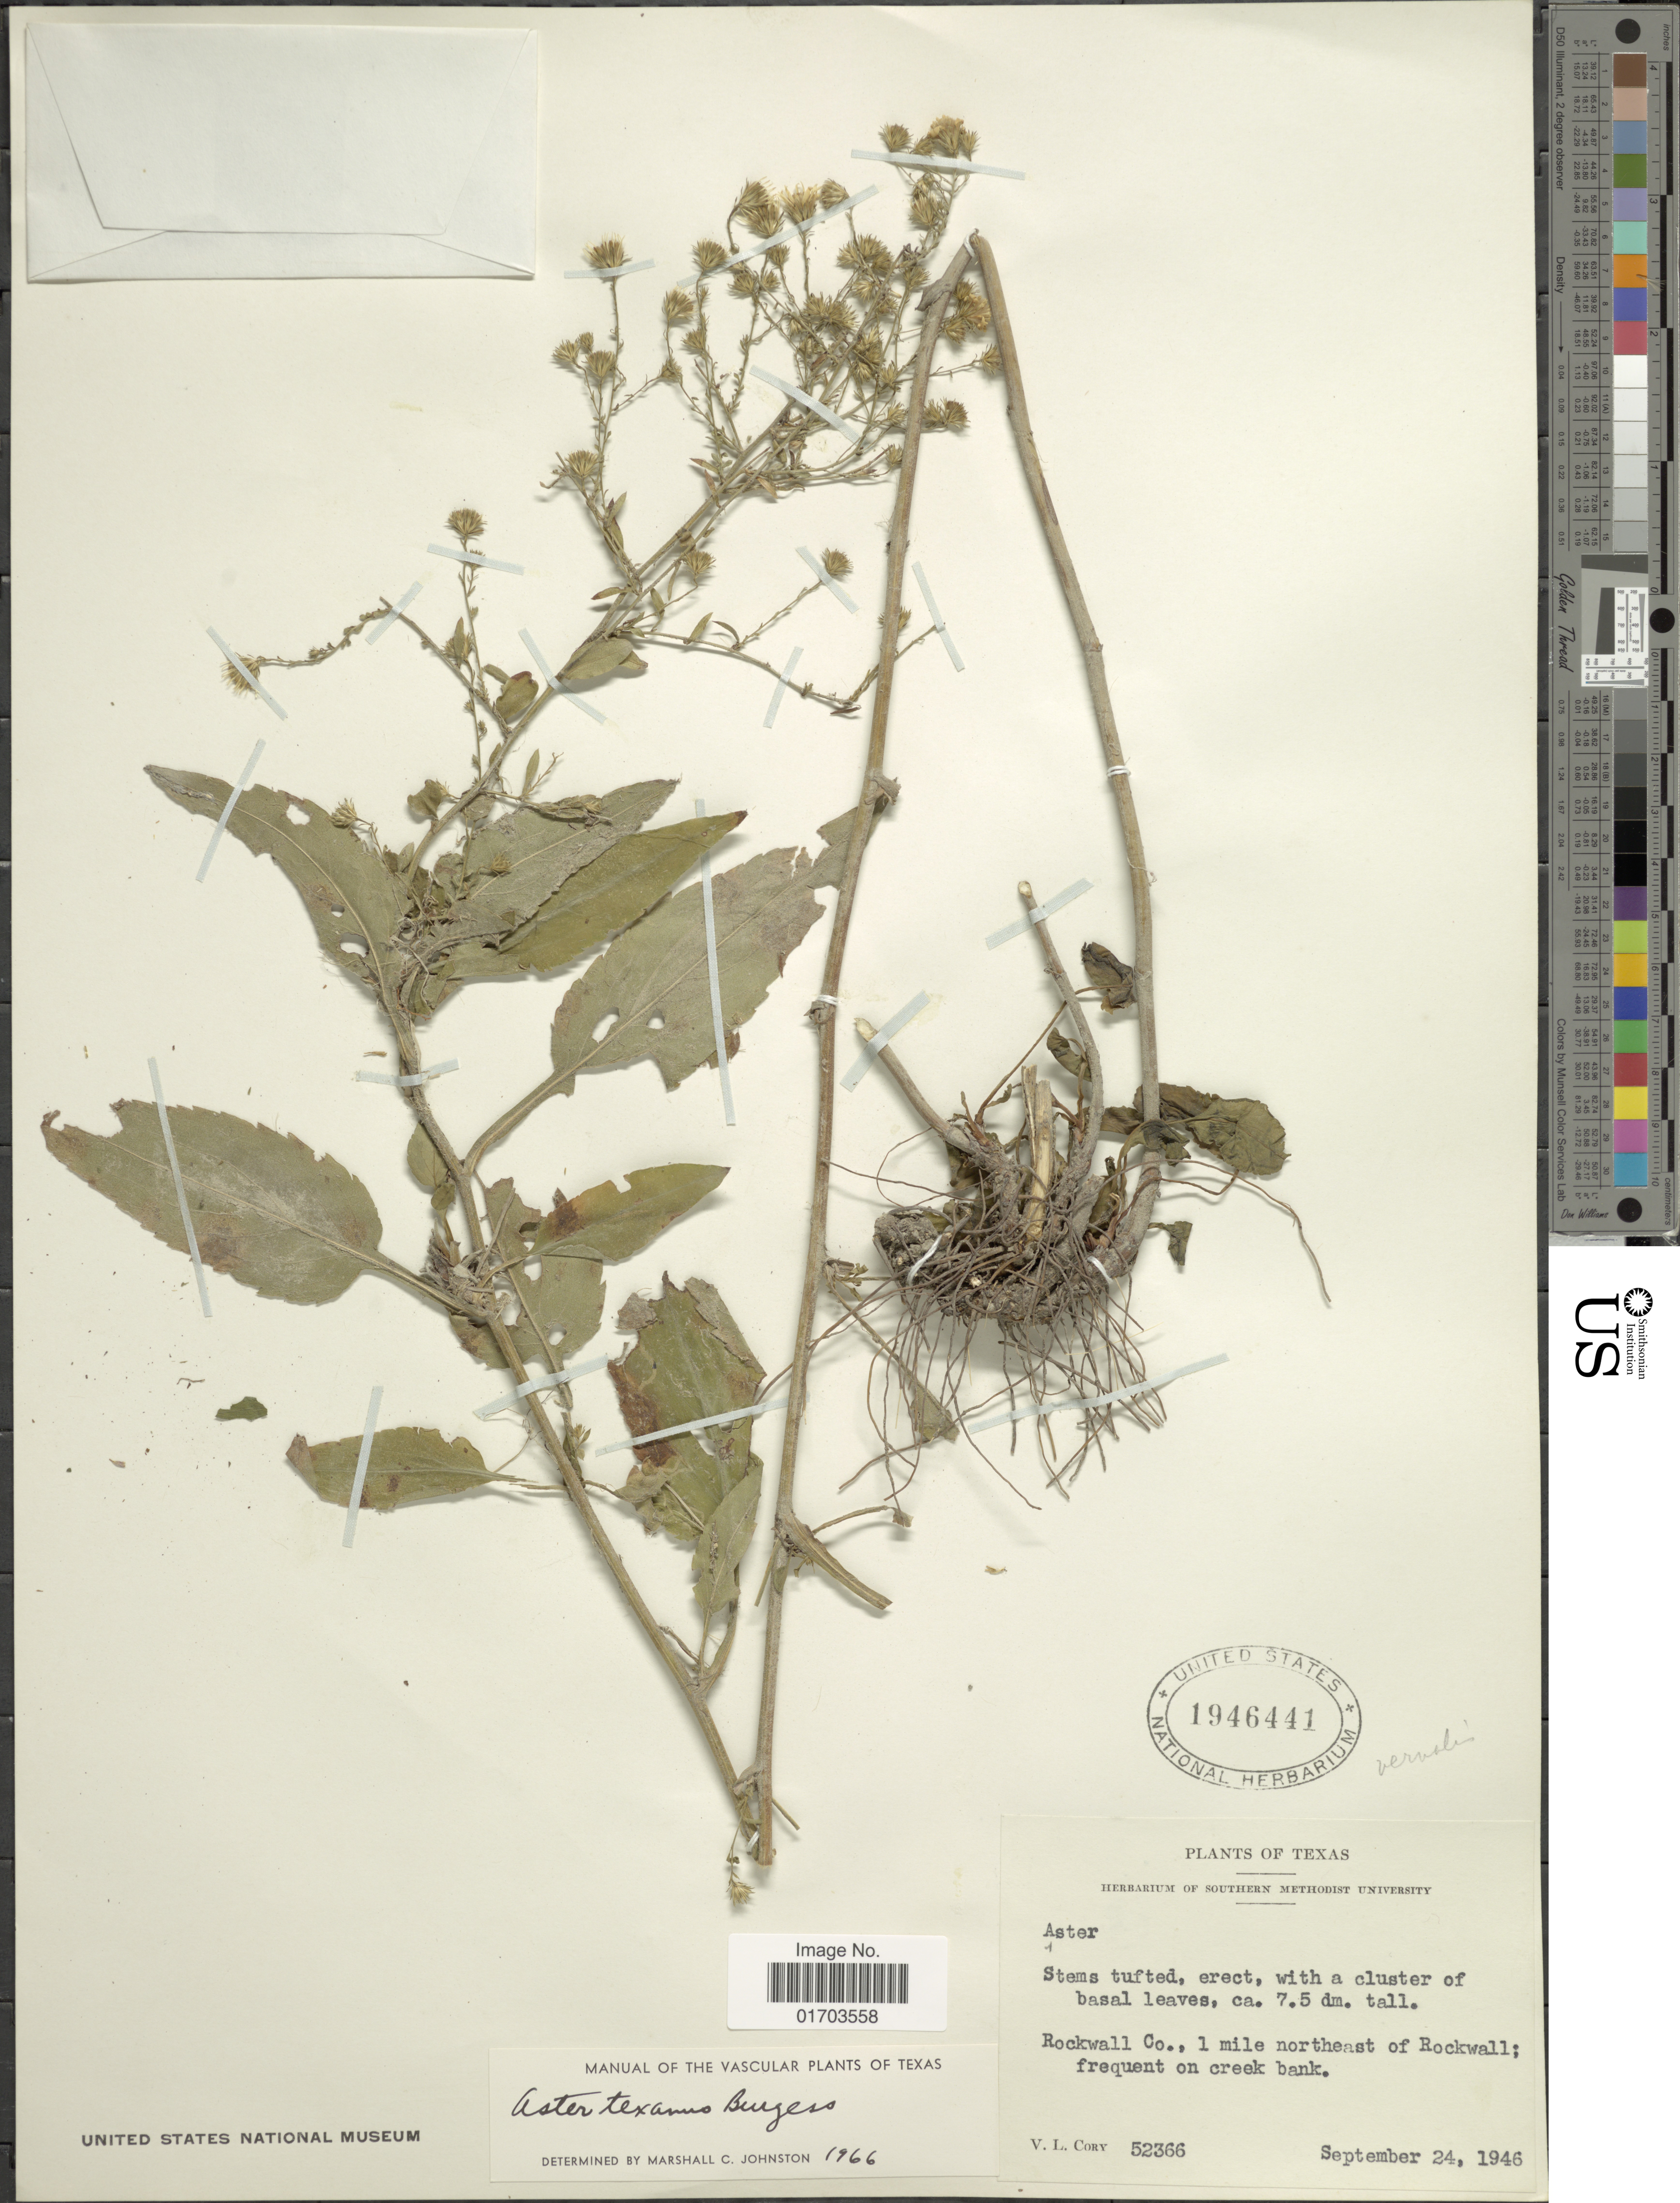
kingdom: Plantae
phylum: Tracheophyta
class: Magnoliopsida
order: Asterales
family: Asteraceae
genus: Symphyotrichum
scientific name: Symphyotrichum texanum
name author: (E.S. Burgess) Semple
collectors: V. Cory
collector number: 52366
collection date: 1946-09-24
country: United States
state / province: Texas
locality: Rockwall Co., 1 mile northeast of Rockwall; frequent on creek bank.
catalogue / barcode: US 1946441